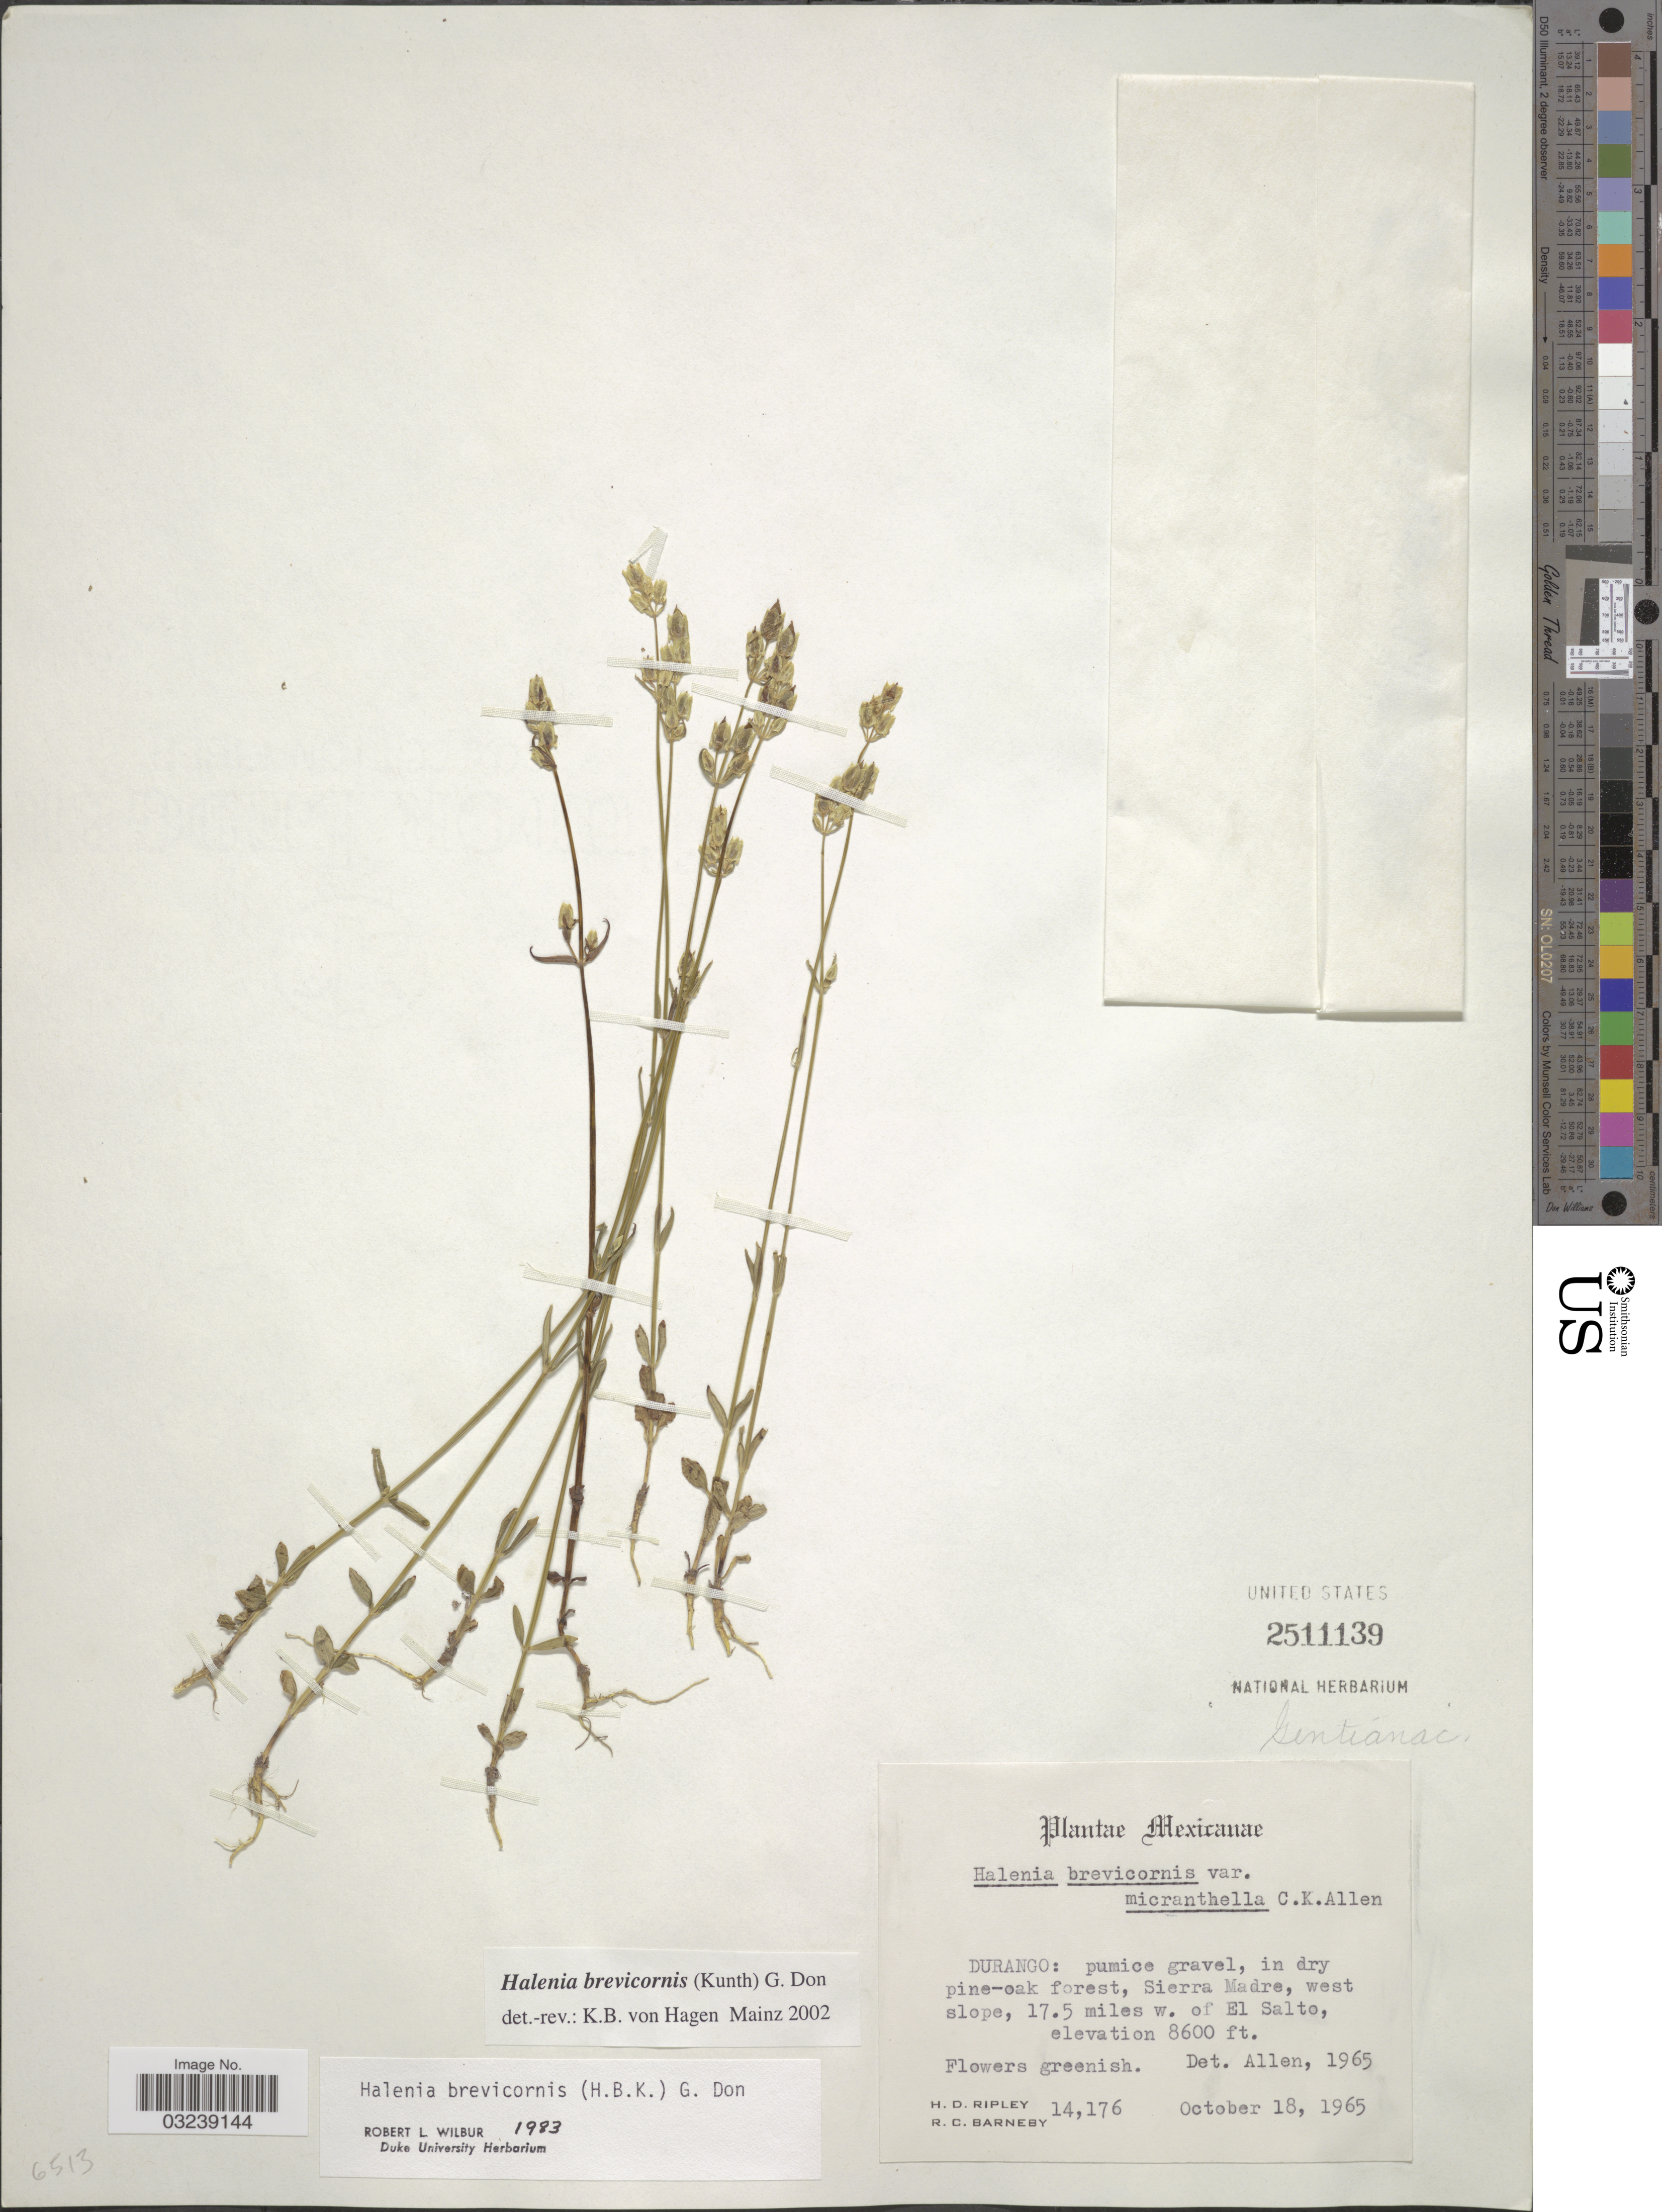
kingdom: Plantae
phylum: Tracheophyta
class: Magnoliopsida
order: Gentianales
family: Gentianaceae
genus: Halenia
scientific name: Halenia brevicornis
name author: (Kunth) G. Don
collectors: H. Ripley & R. Barbeby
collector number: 14176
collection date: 1965-10-18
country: Mexico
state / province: Durango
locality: Sierra Madre, west slope, 17.5 miles w. of El Salto.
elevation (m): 2621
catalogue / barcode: US 2511139